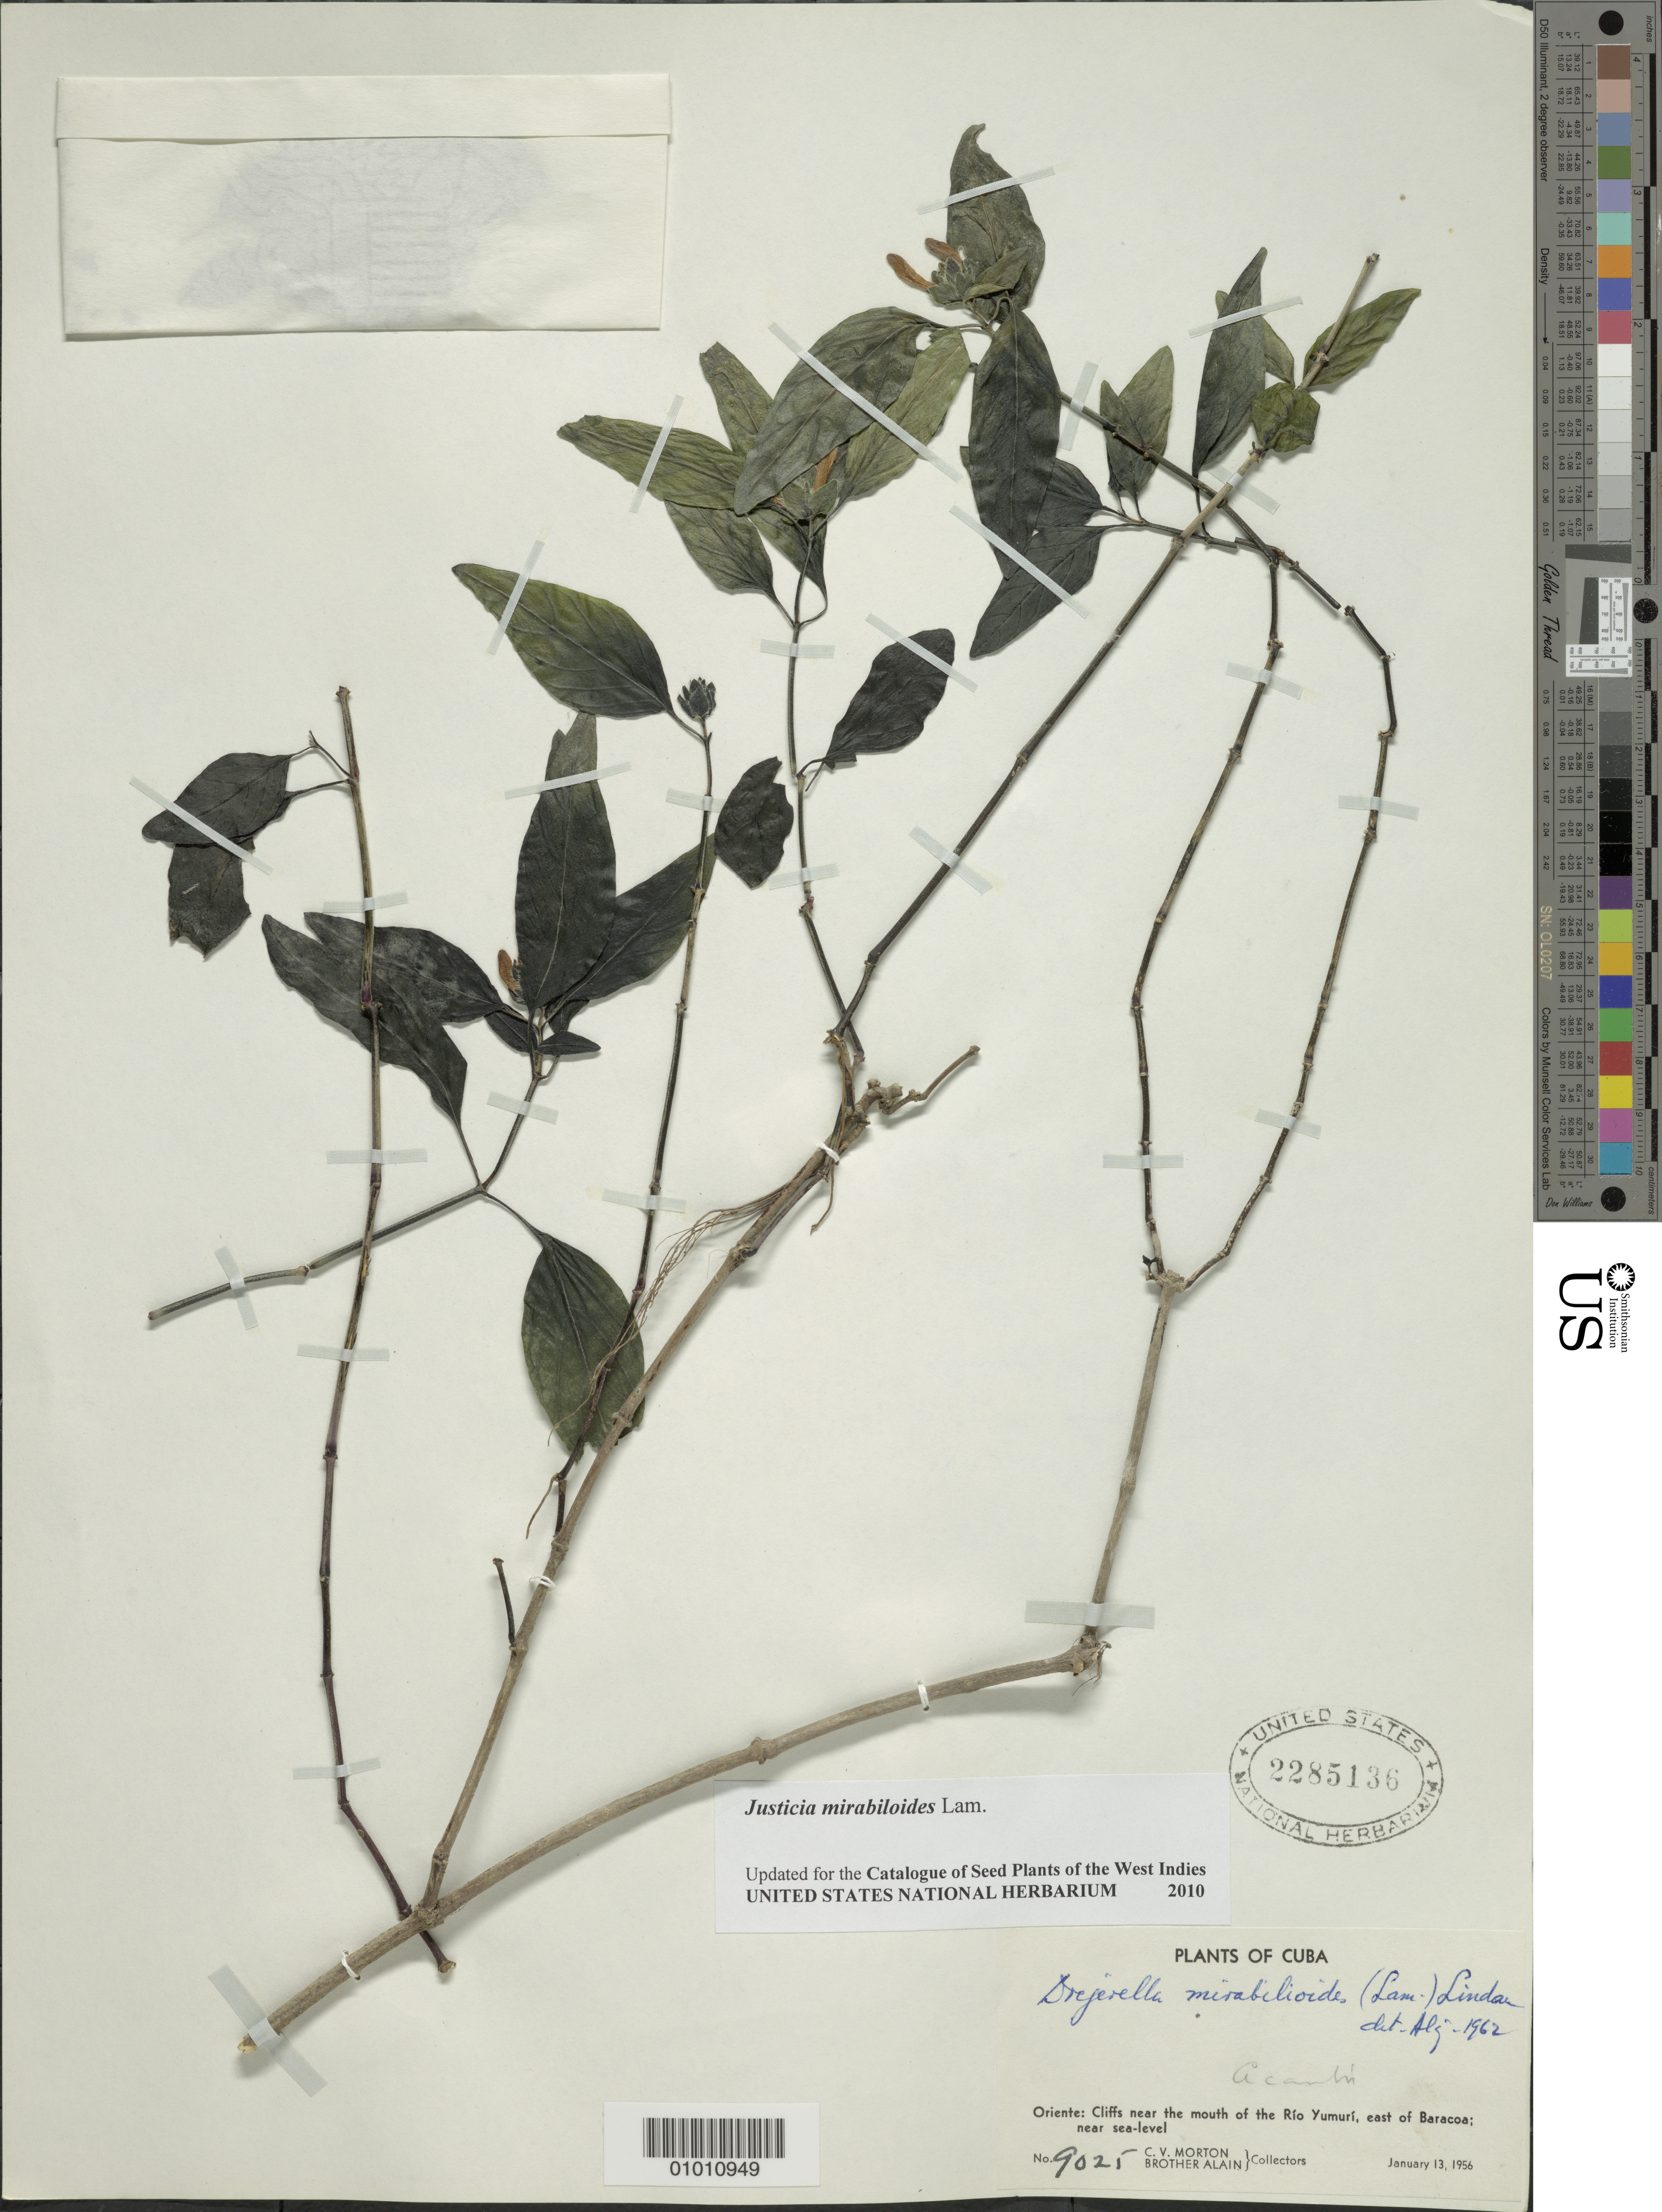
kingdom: Plantae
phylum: Tracheophyta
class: Magnoliopsida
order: Lamiales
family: Acanthaceae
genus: Justicia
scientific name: Justicia mirabiloides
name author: Lam.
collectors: C. V. Morton & A. H. Liogier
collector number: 9025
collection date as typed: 13 Jan 1956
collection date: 1956-01-13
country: Cuba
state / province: Guantanamo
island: Cuba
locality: Near mouth of Río Yumurí, east of Baracoa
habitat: On cliffs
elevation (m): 0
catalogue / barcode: US 2285136